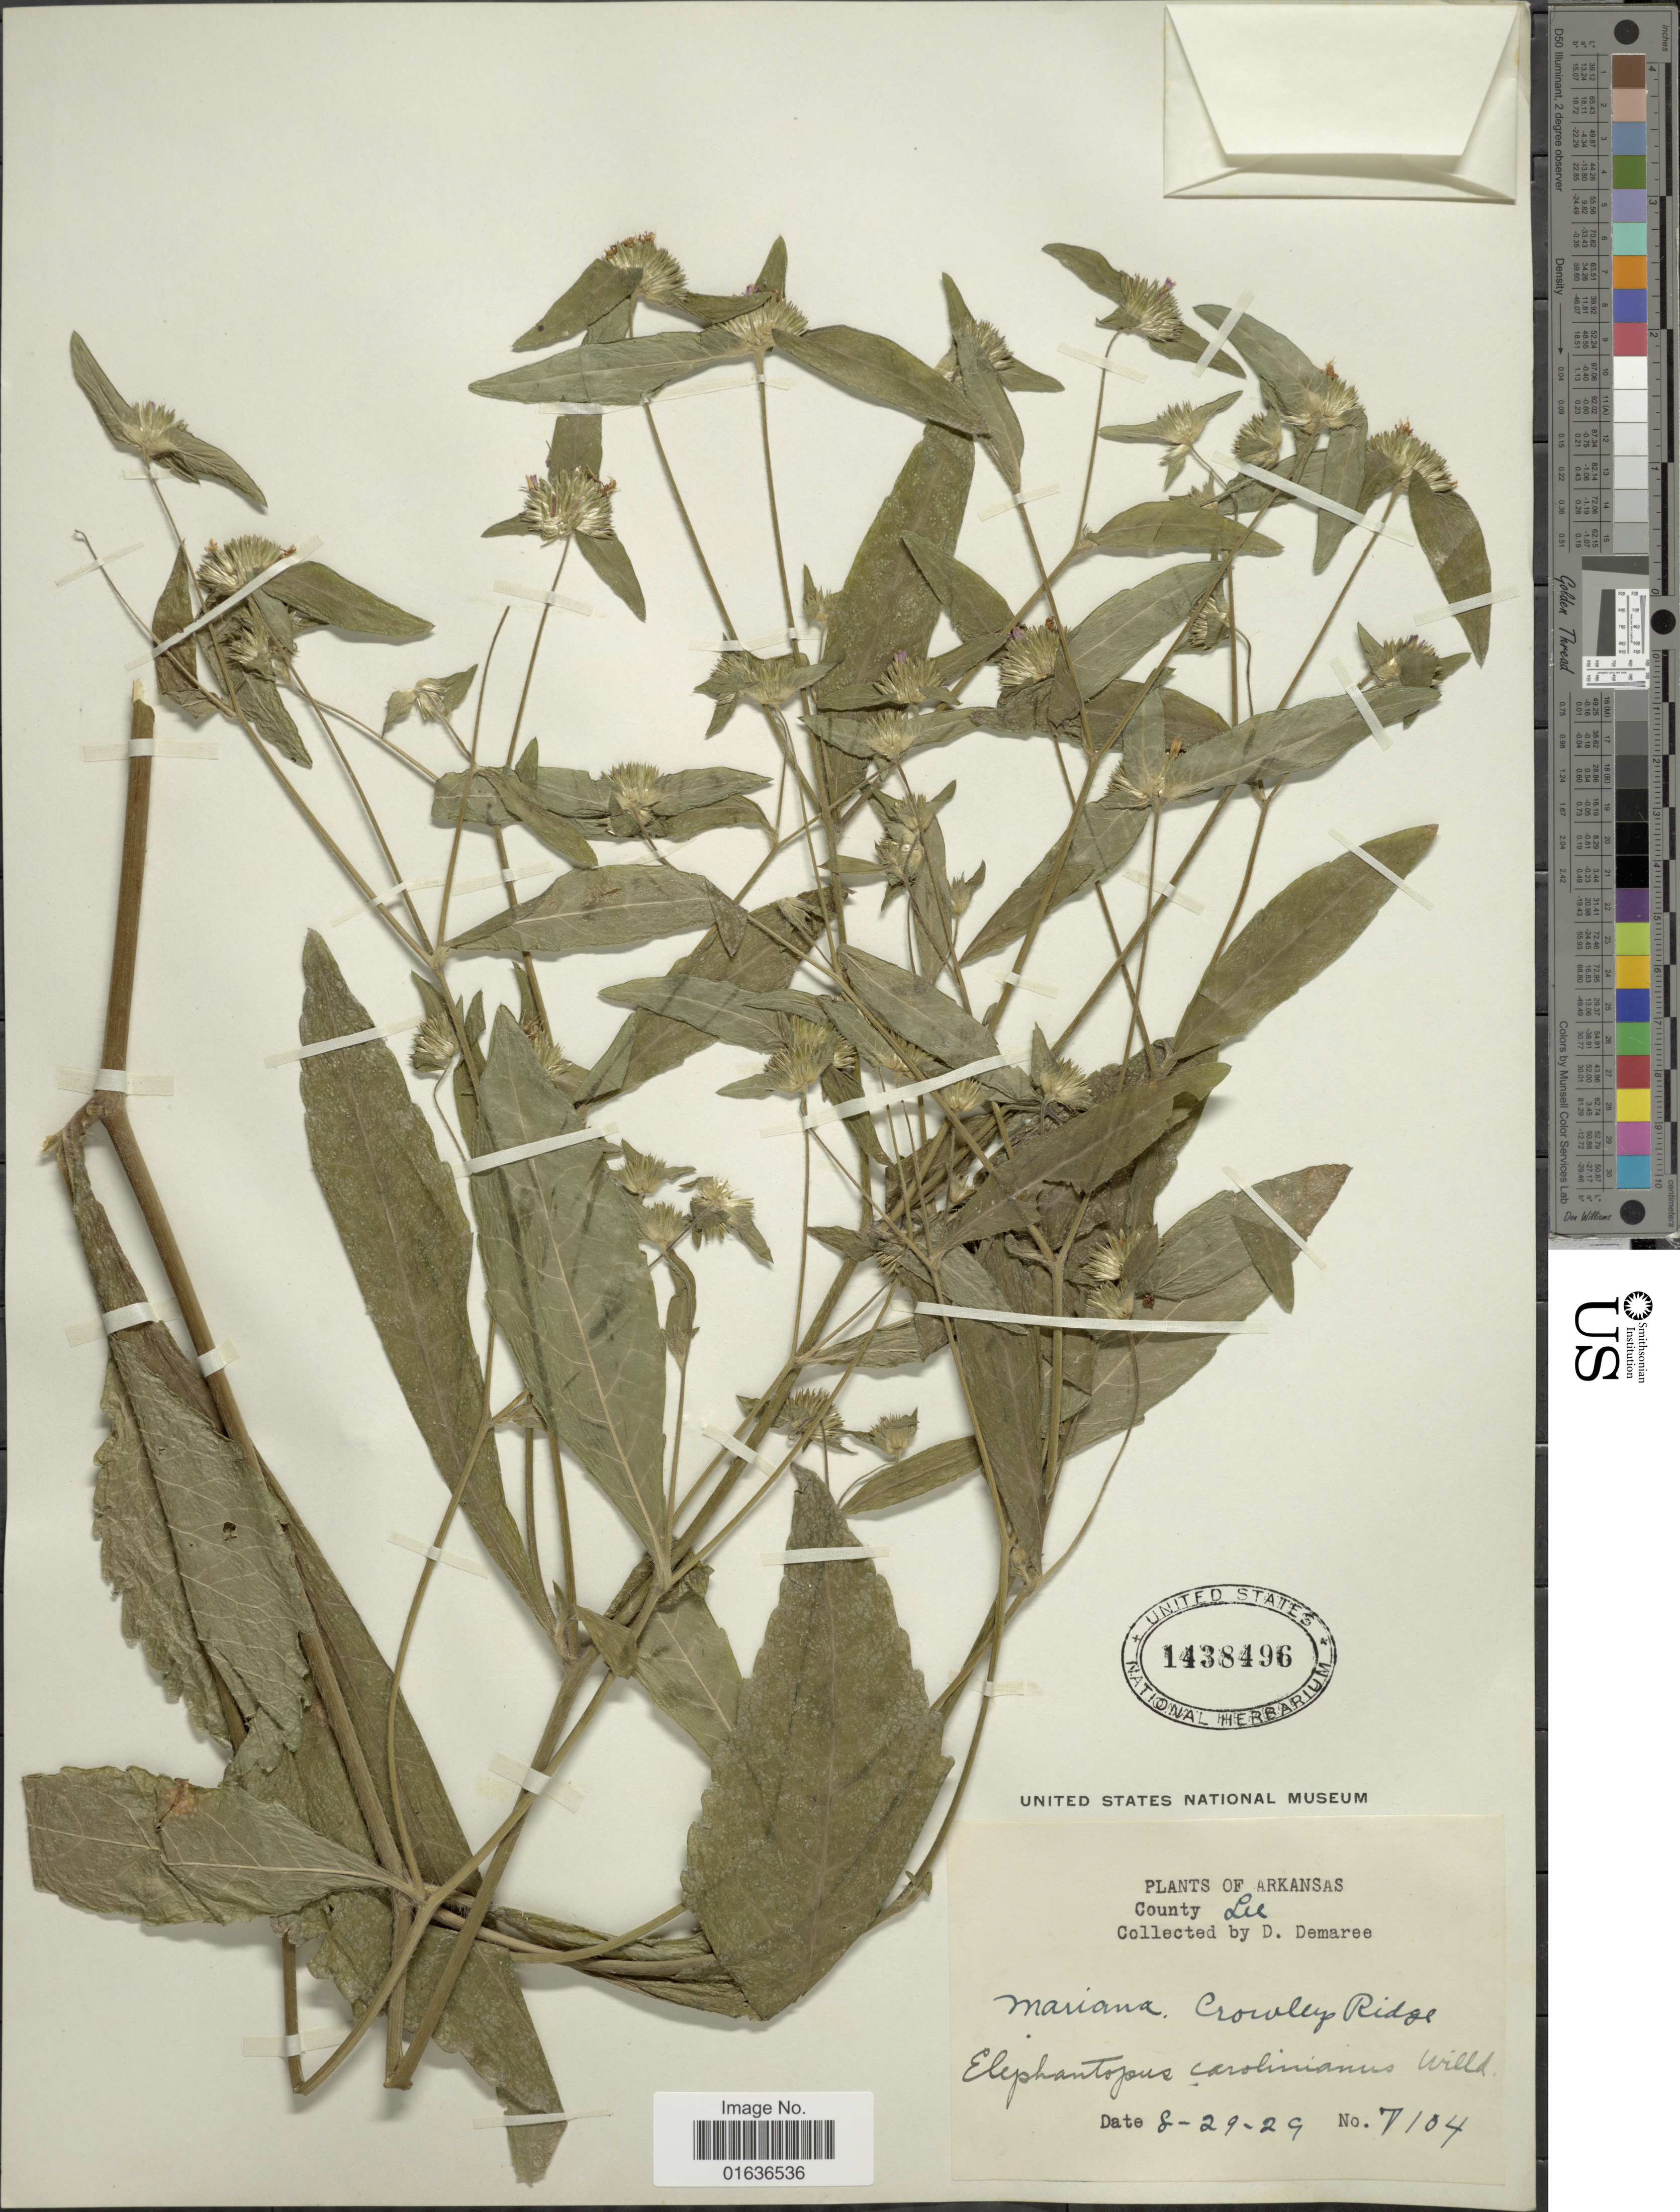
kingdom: Plantae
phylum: Tracheophyta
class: Magnoliopsida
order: Asterales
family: Asteraceae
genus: Elephantopus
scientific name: Elephantopus carolinianus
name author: Raeusch.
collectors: D. Demaree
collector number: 7104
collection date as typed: Transcribed d/m/y: 29/8/29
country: United States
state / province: Arkansas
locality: County Lee, Mariana, Crowleys Ridge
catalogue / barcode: US 1438496